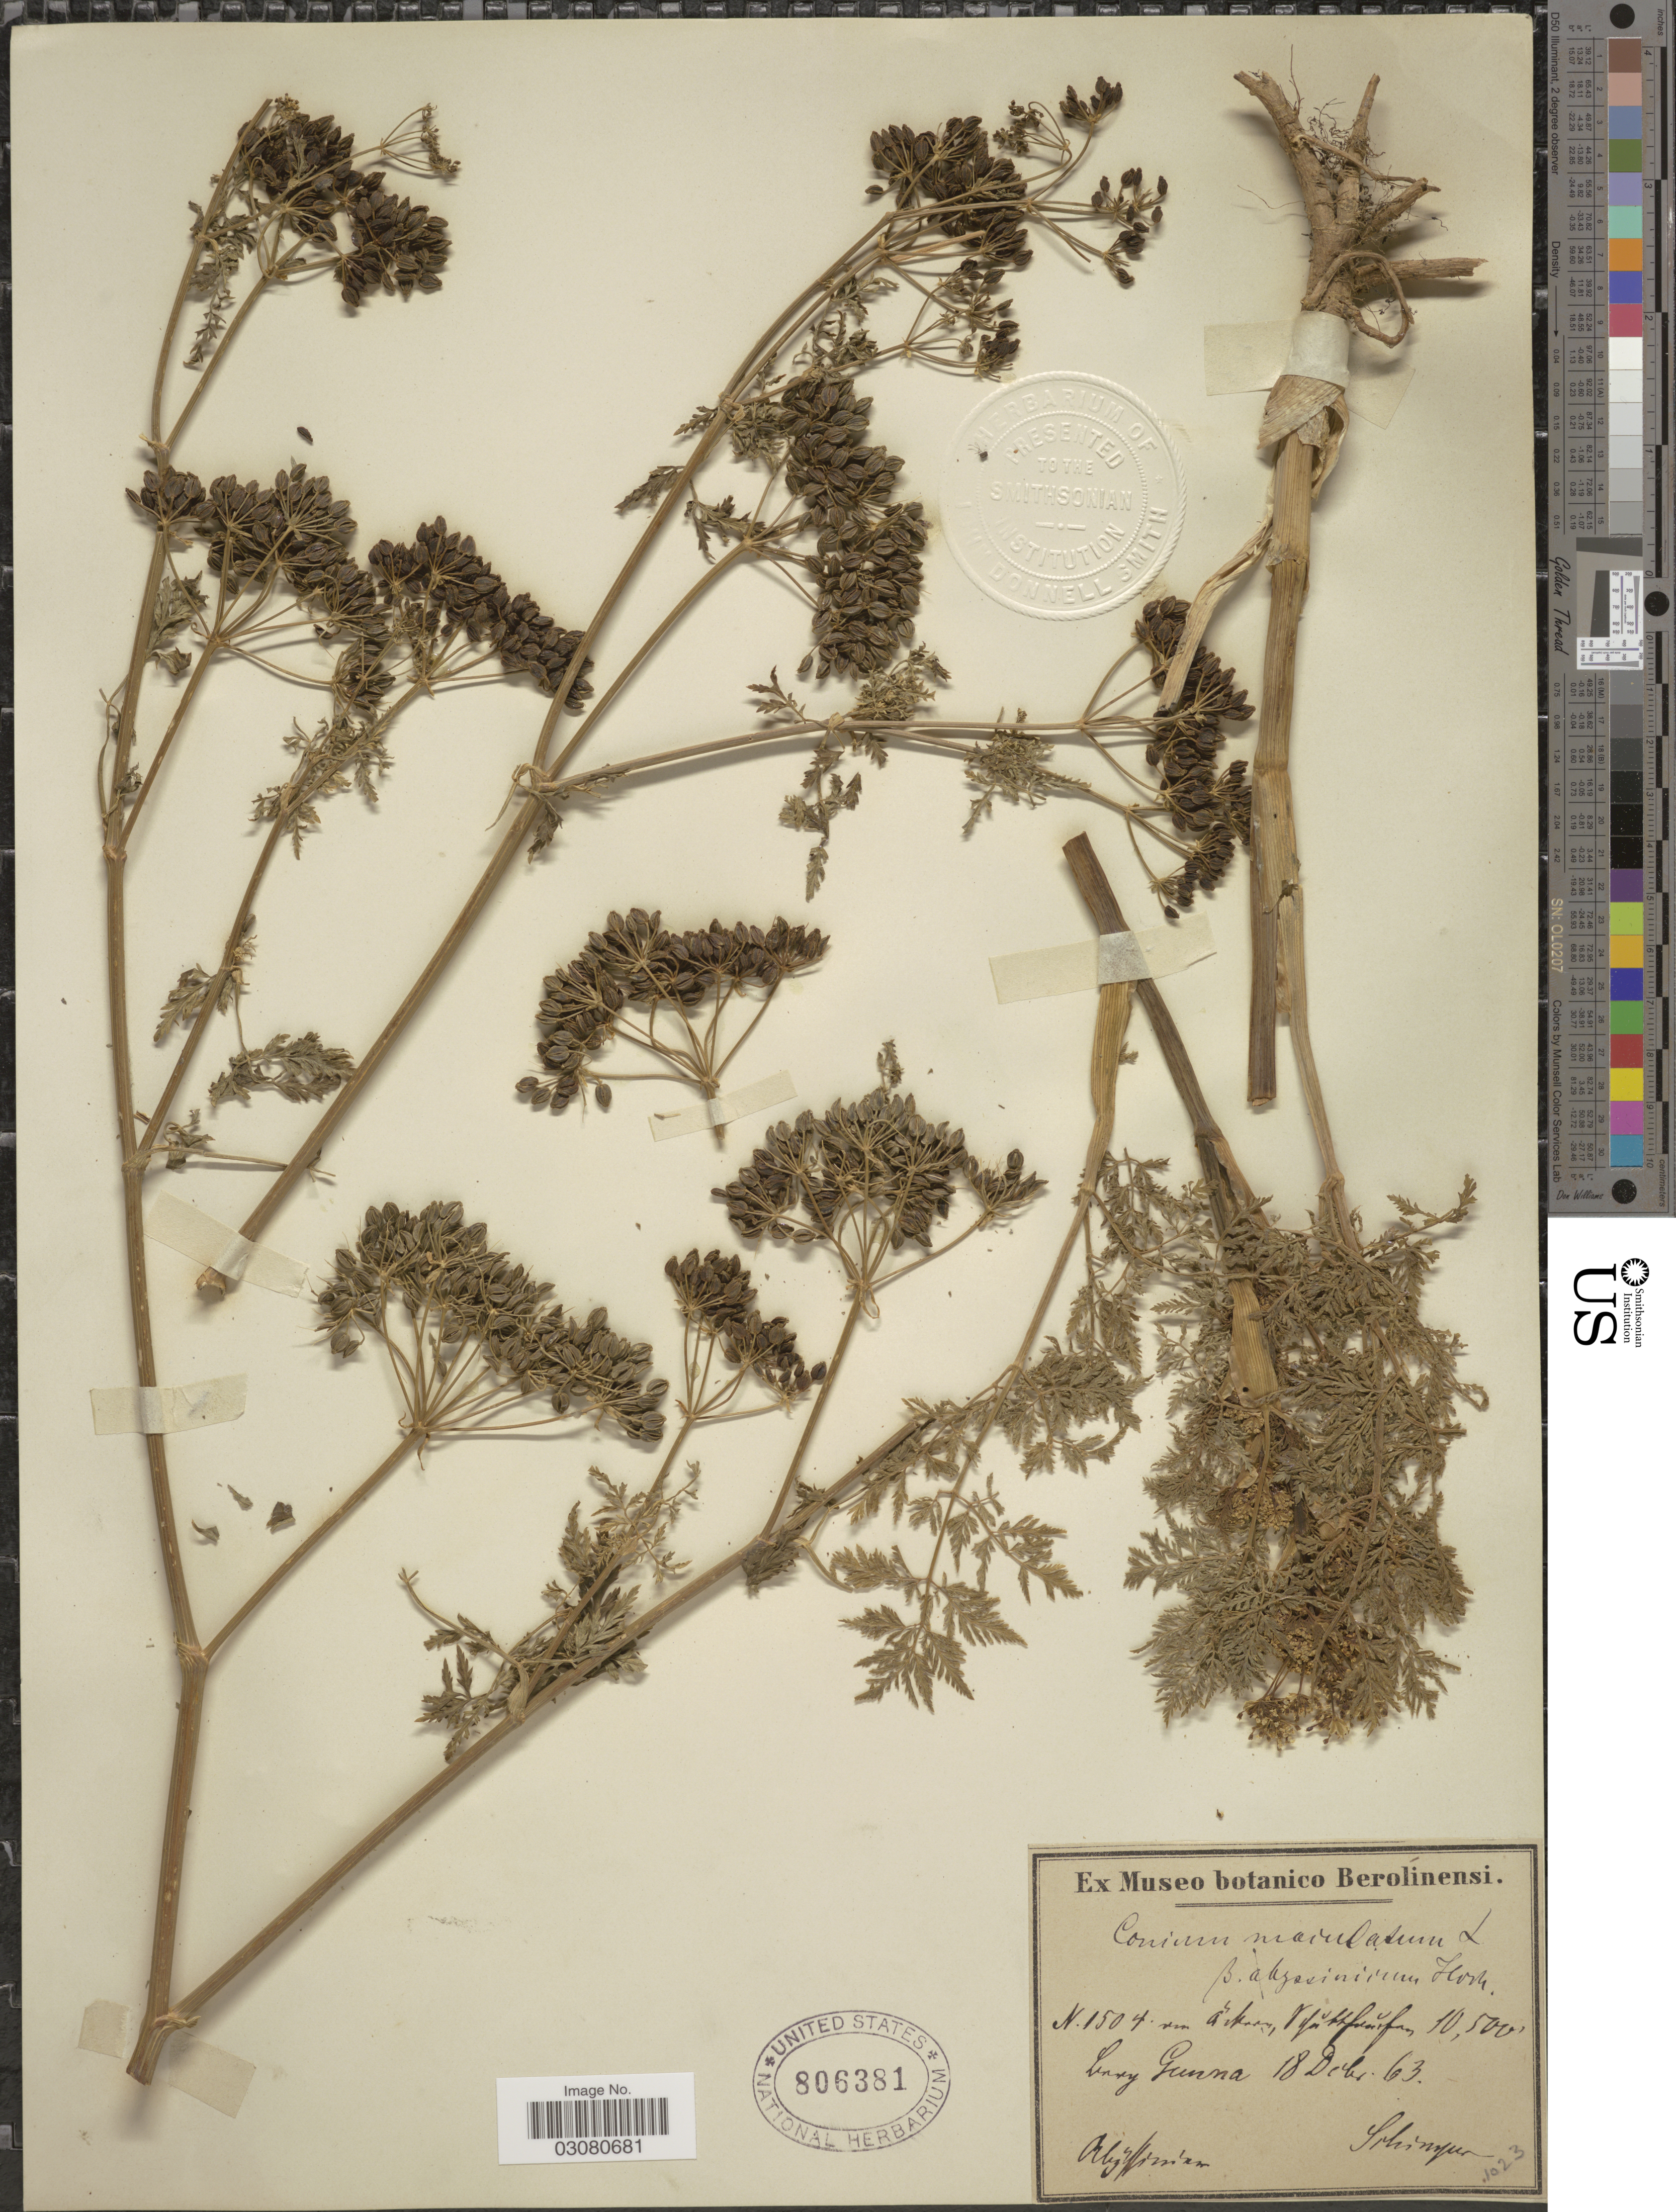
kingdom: Plantae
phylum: Tracheophyta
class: Magnoliopsida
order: Apiales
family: Apiaceae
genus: Conium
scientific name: Conium maculatum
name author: L.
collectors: -. Schimper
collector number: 1504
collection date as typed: Transcribed d/m/y: 18/12/63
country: Eritrea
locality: Lenry Gunna. Abyssiniam. [interpreted]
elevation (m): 3200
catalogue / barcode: US 806381